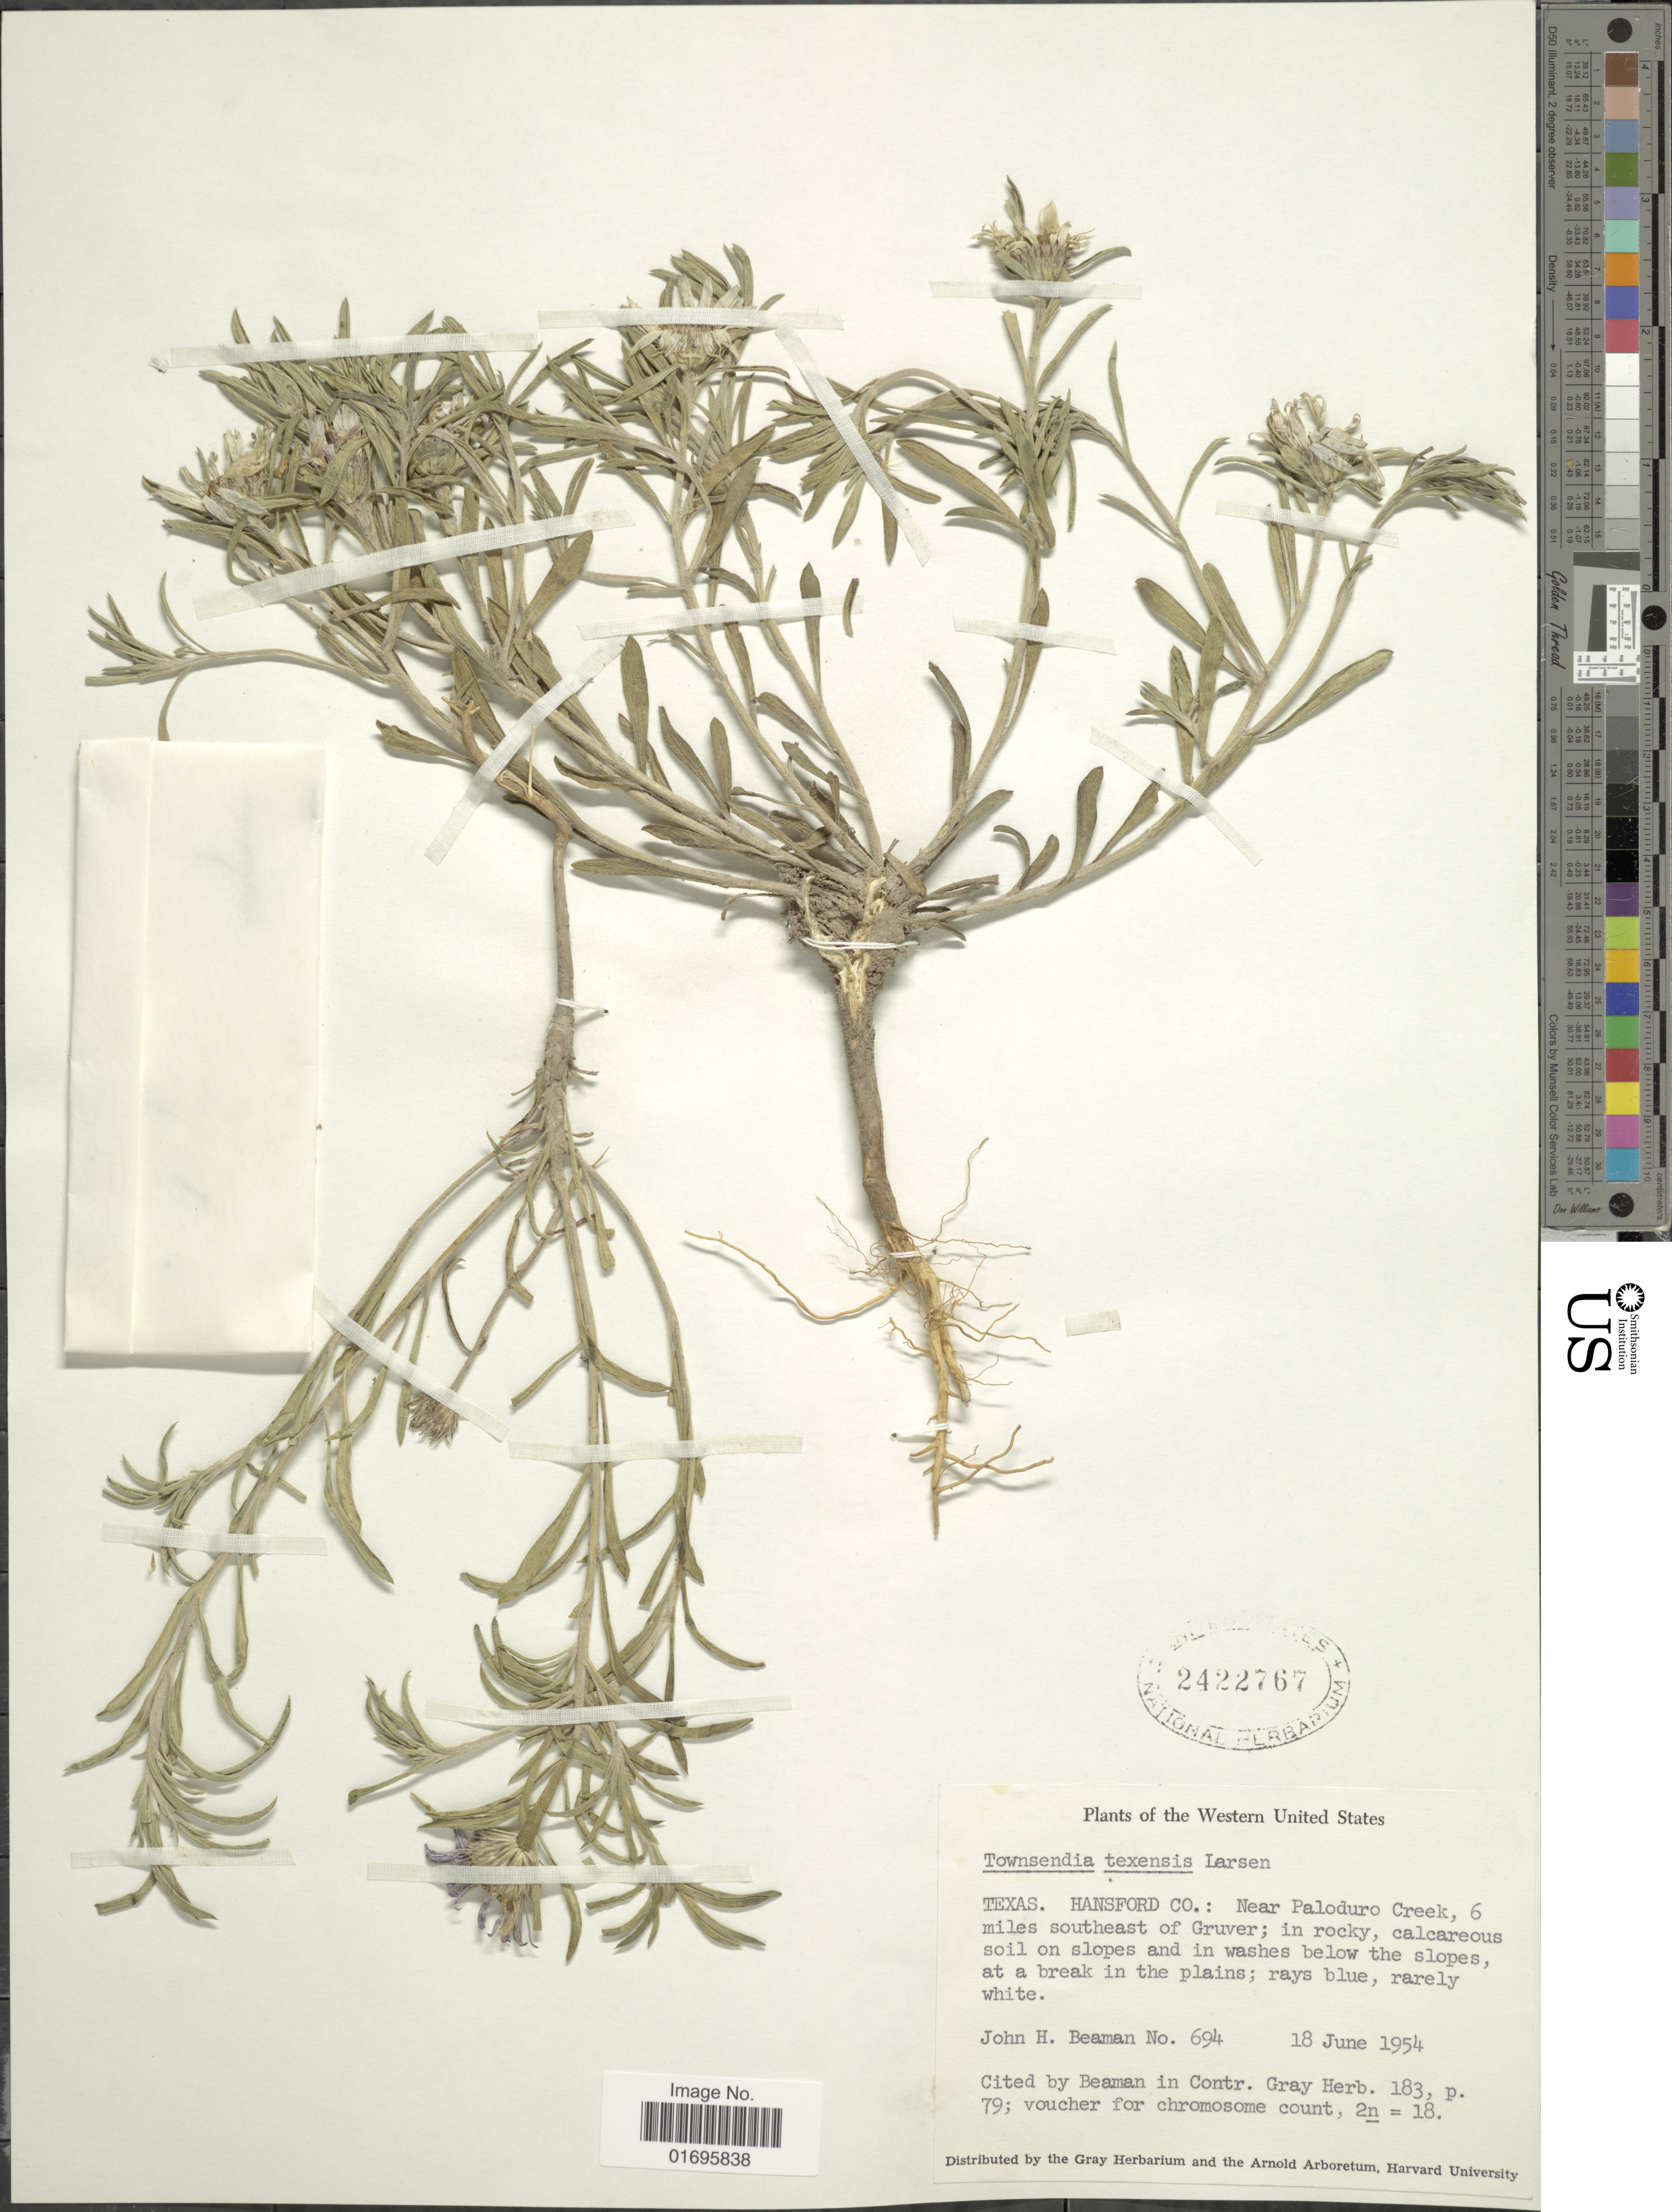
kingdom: Plantae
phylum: Tracheophyta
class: Magnoliopsida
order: Asterales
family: Asteraceae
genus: Townsendia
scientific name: Townsendia texensis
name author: Larsen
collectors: J. H. Beaman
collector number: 694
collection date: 1954-06-18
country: United States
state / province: Texas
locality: Texas. Hansford Co.: Near Paloduro Creek, 6 miles southeast of Gruver; in rocky, calcareous soil on slopes and in washes below the slopes, at a break in the plains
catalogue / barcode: US 2422767